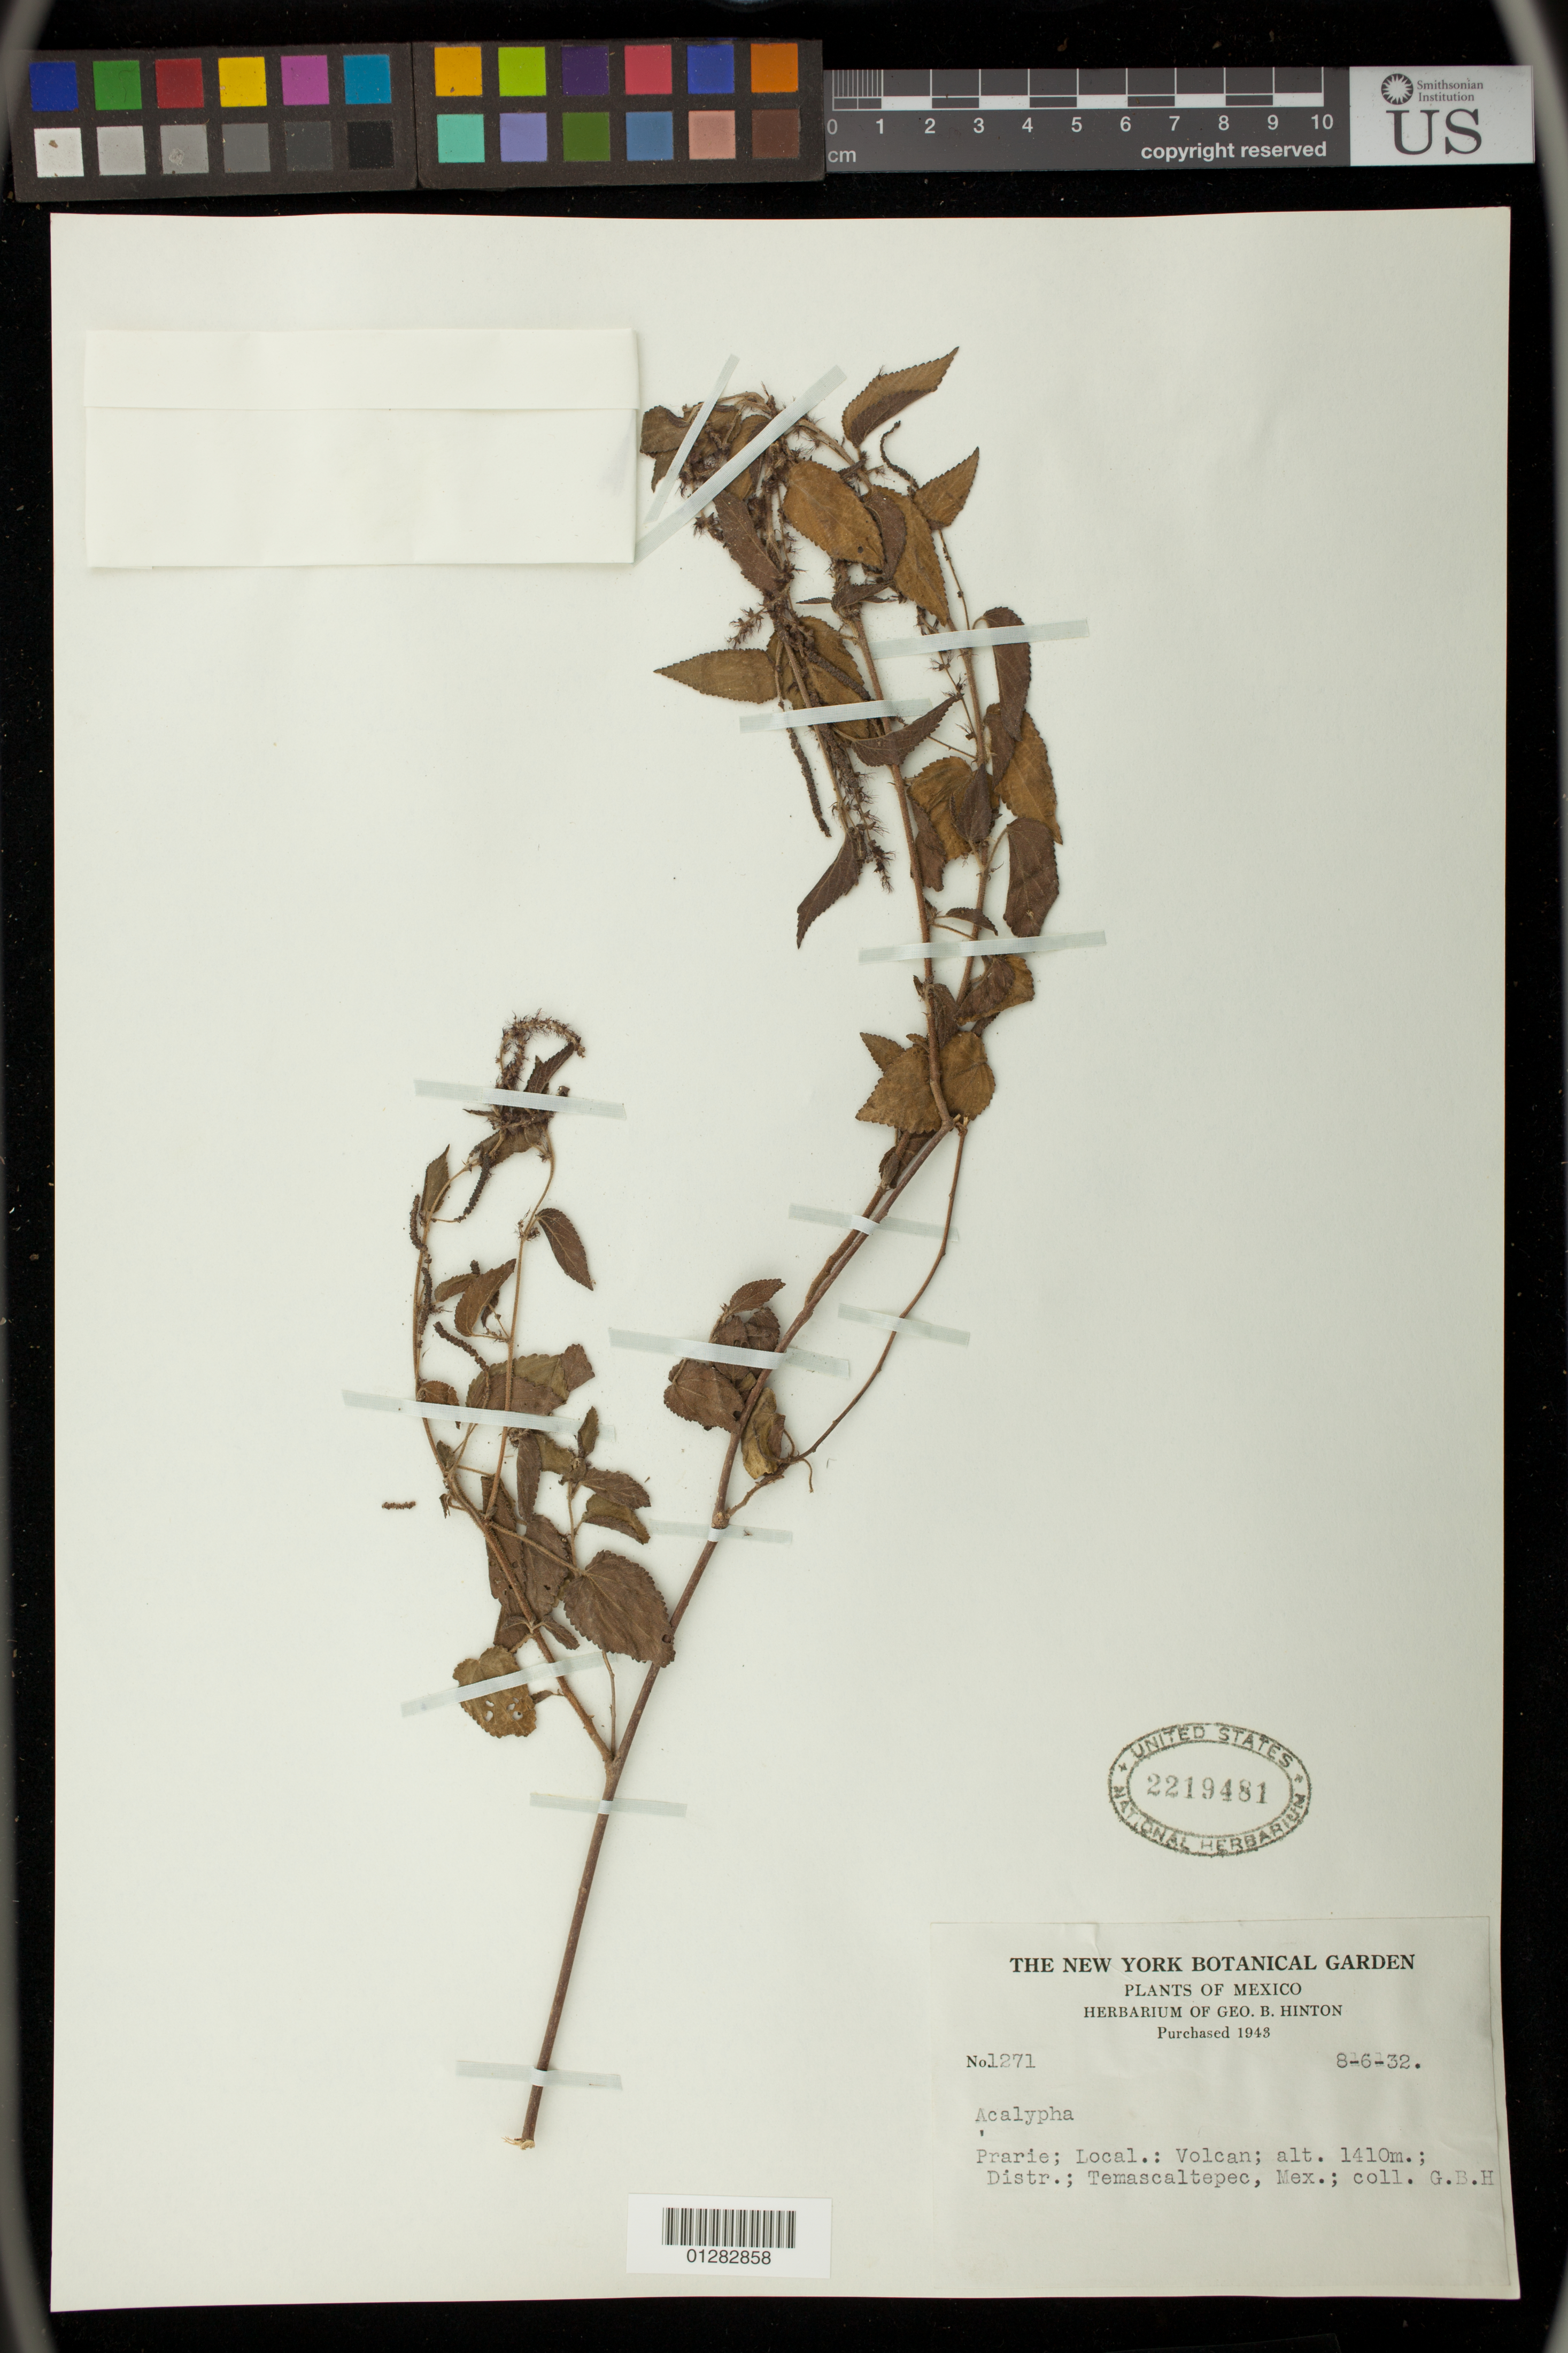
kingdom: Plantae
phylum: Tracheophyta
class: Magnoliopsida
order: Malpighiales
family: Euphorbiaceae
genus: Acalypha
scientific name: Acalypha sp.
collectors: G. B. Hinton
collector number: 1271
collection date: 1932-08-06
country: Mexico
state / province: Mexico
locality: Volcan, Distr. Temascaltepec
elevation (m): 430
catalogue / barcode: US 2219481